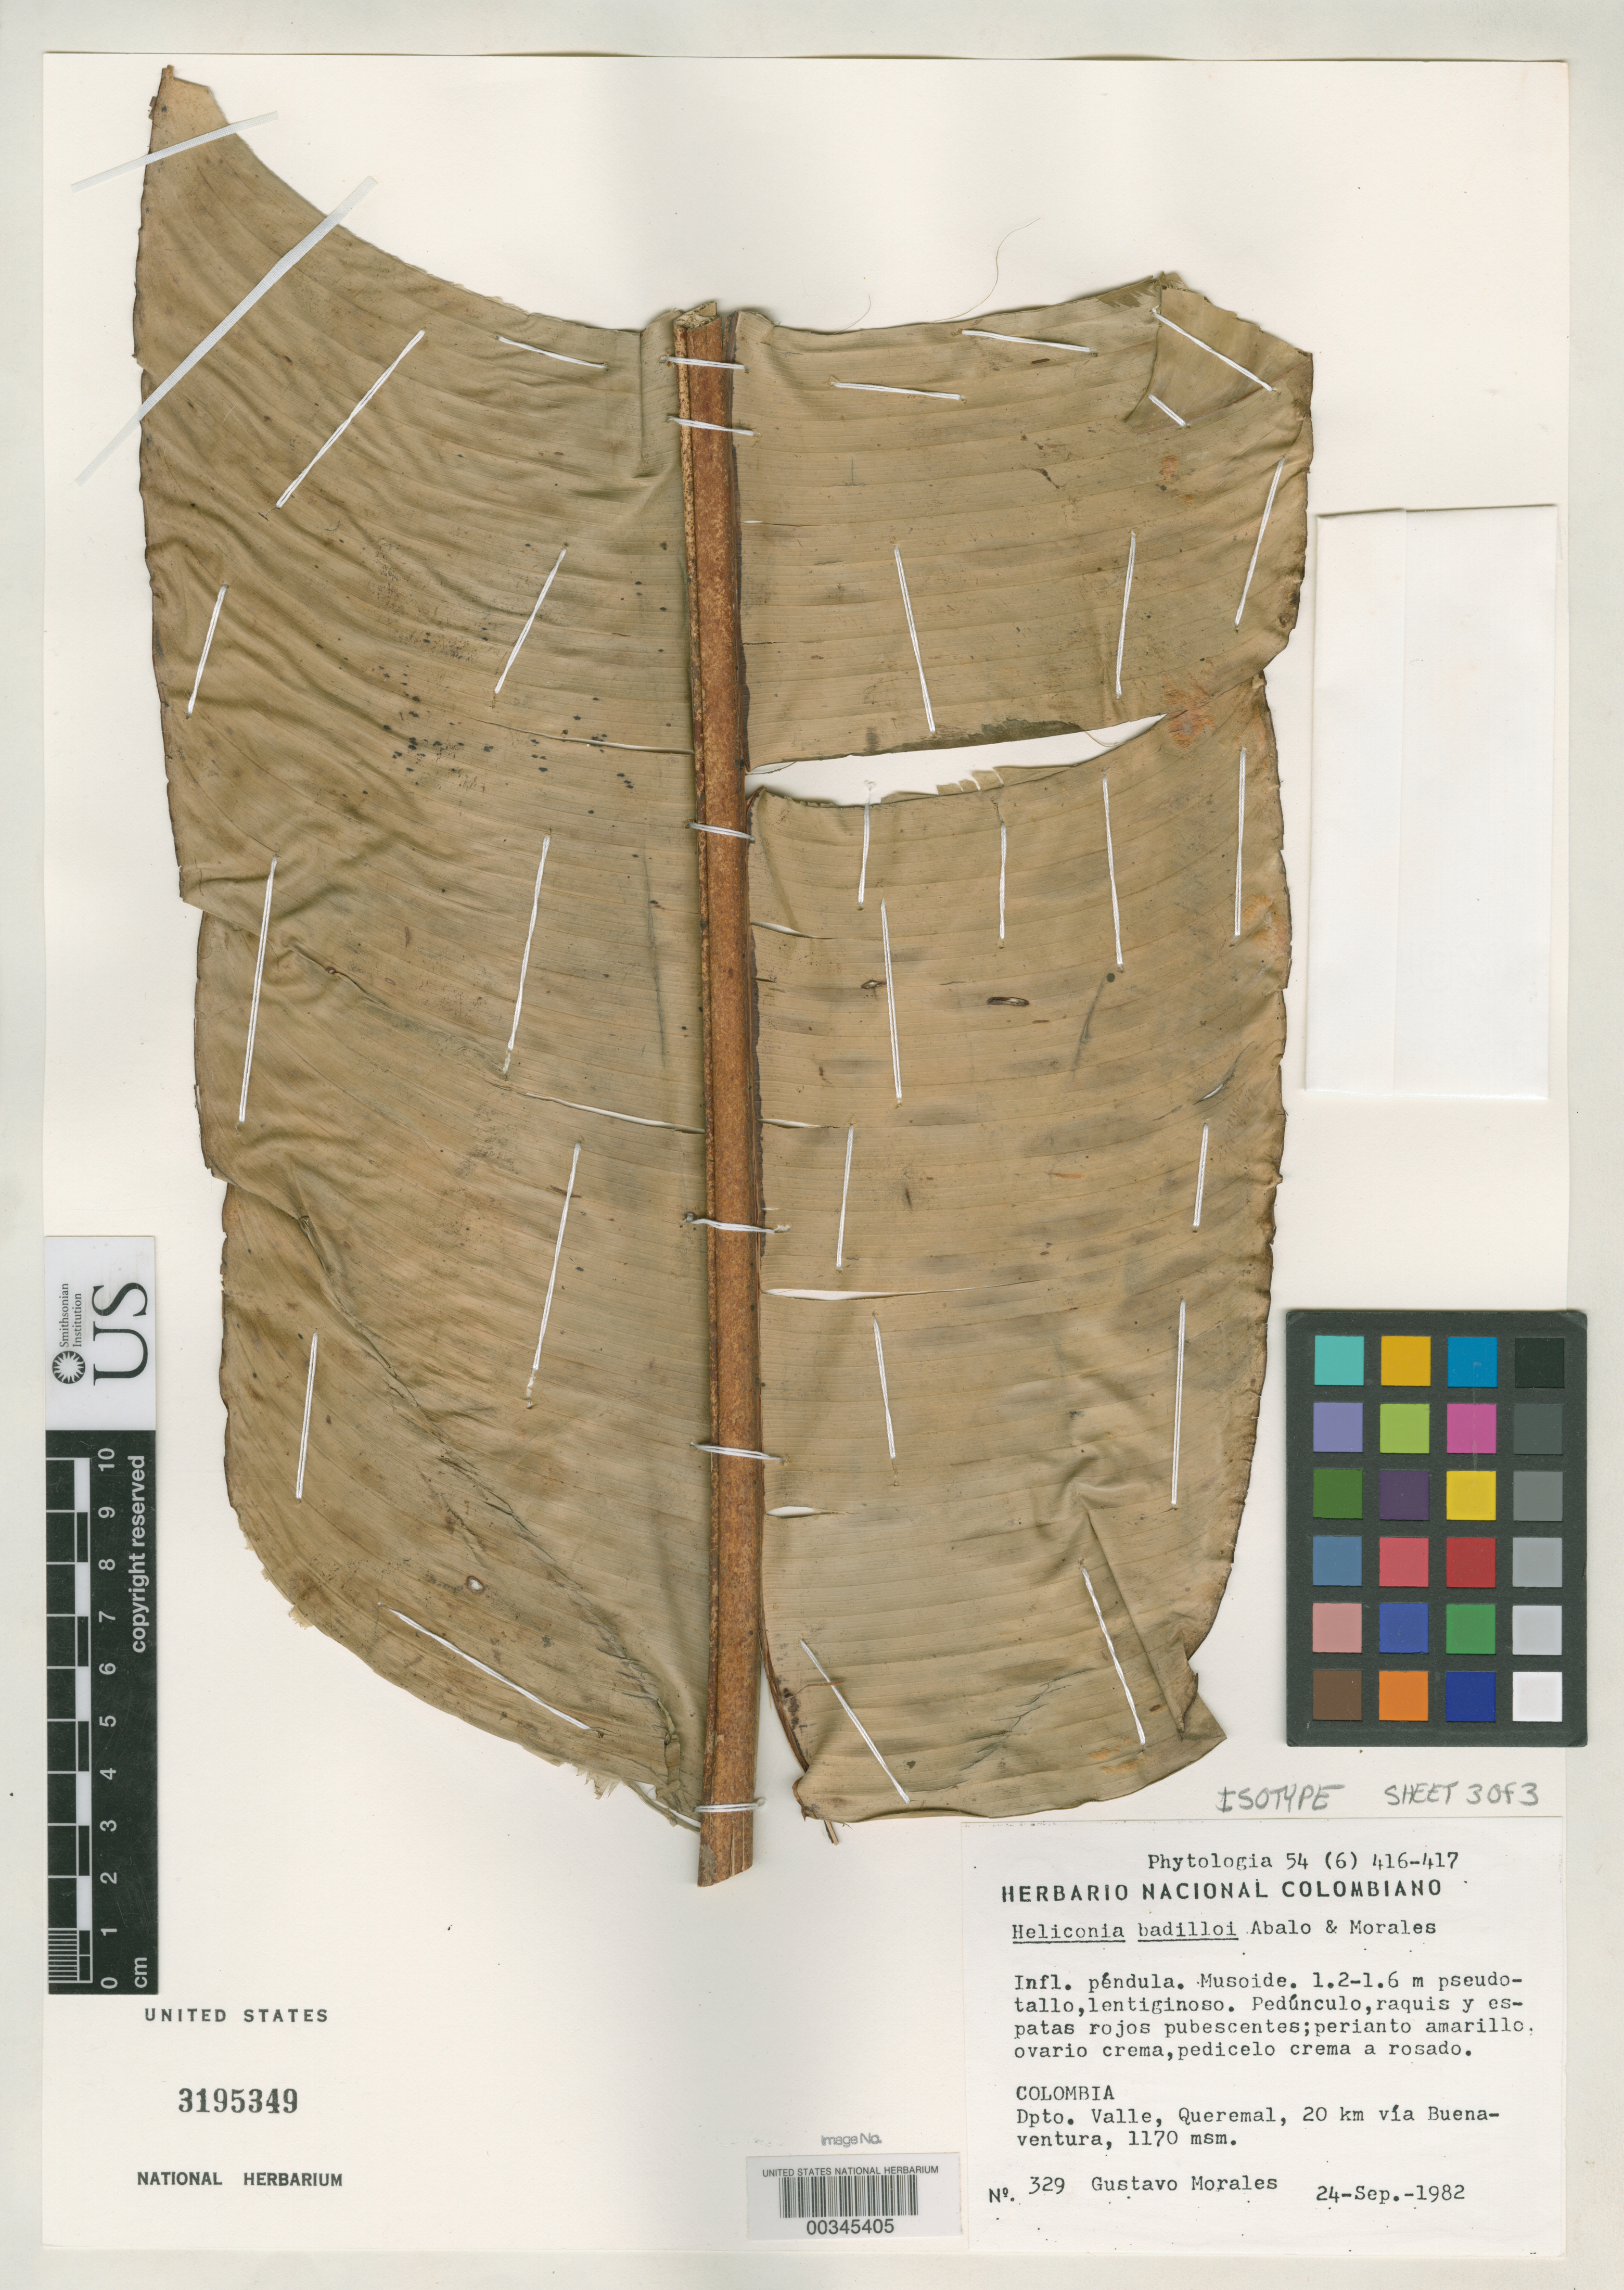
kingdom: Plantae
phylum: Tracheophyta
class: Liliopsida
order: Zingiberales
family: Heliconiaceae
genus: Heliconia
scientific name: Heliconia badilloi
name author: Abalo & G. Morales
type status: Isotype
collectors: G. Morales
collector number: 329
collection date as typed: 24 Sep 1982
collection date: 1982-09-24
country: Colombia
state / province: Valle del Cauca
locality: Queremal, 20 km via Buena Ventura.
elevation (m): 1170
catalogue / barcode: US 3195349